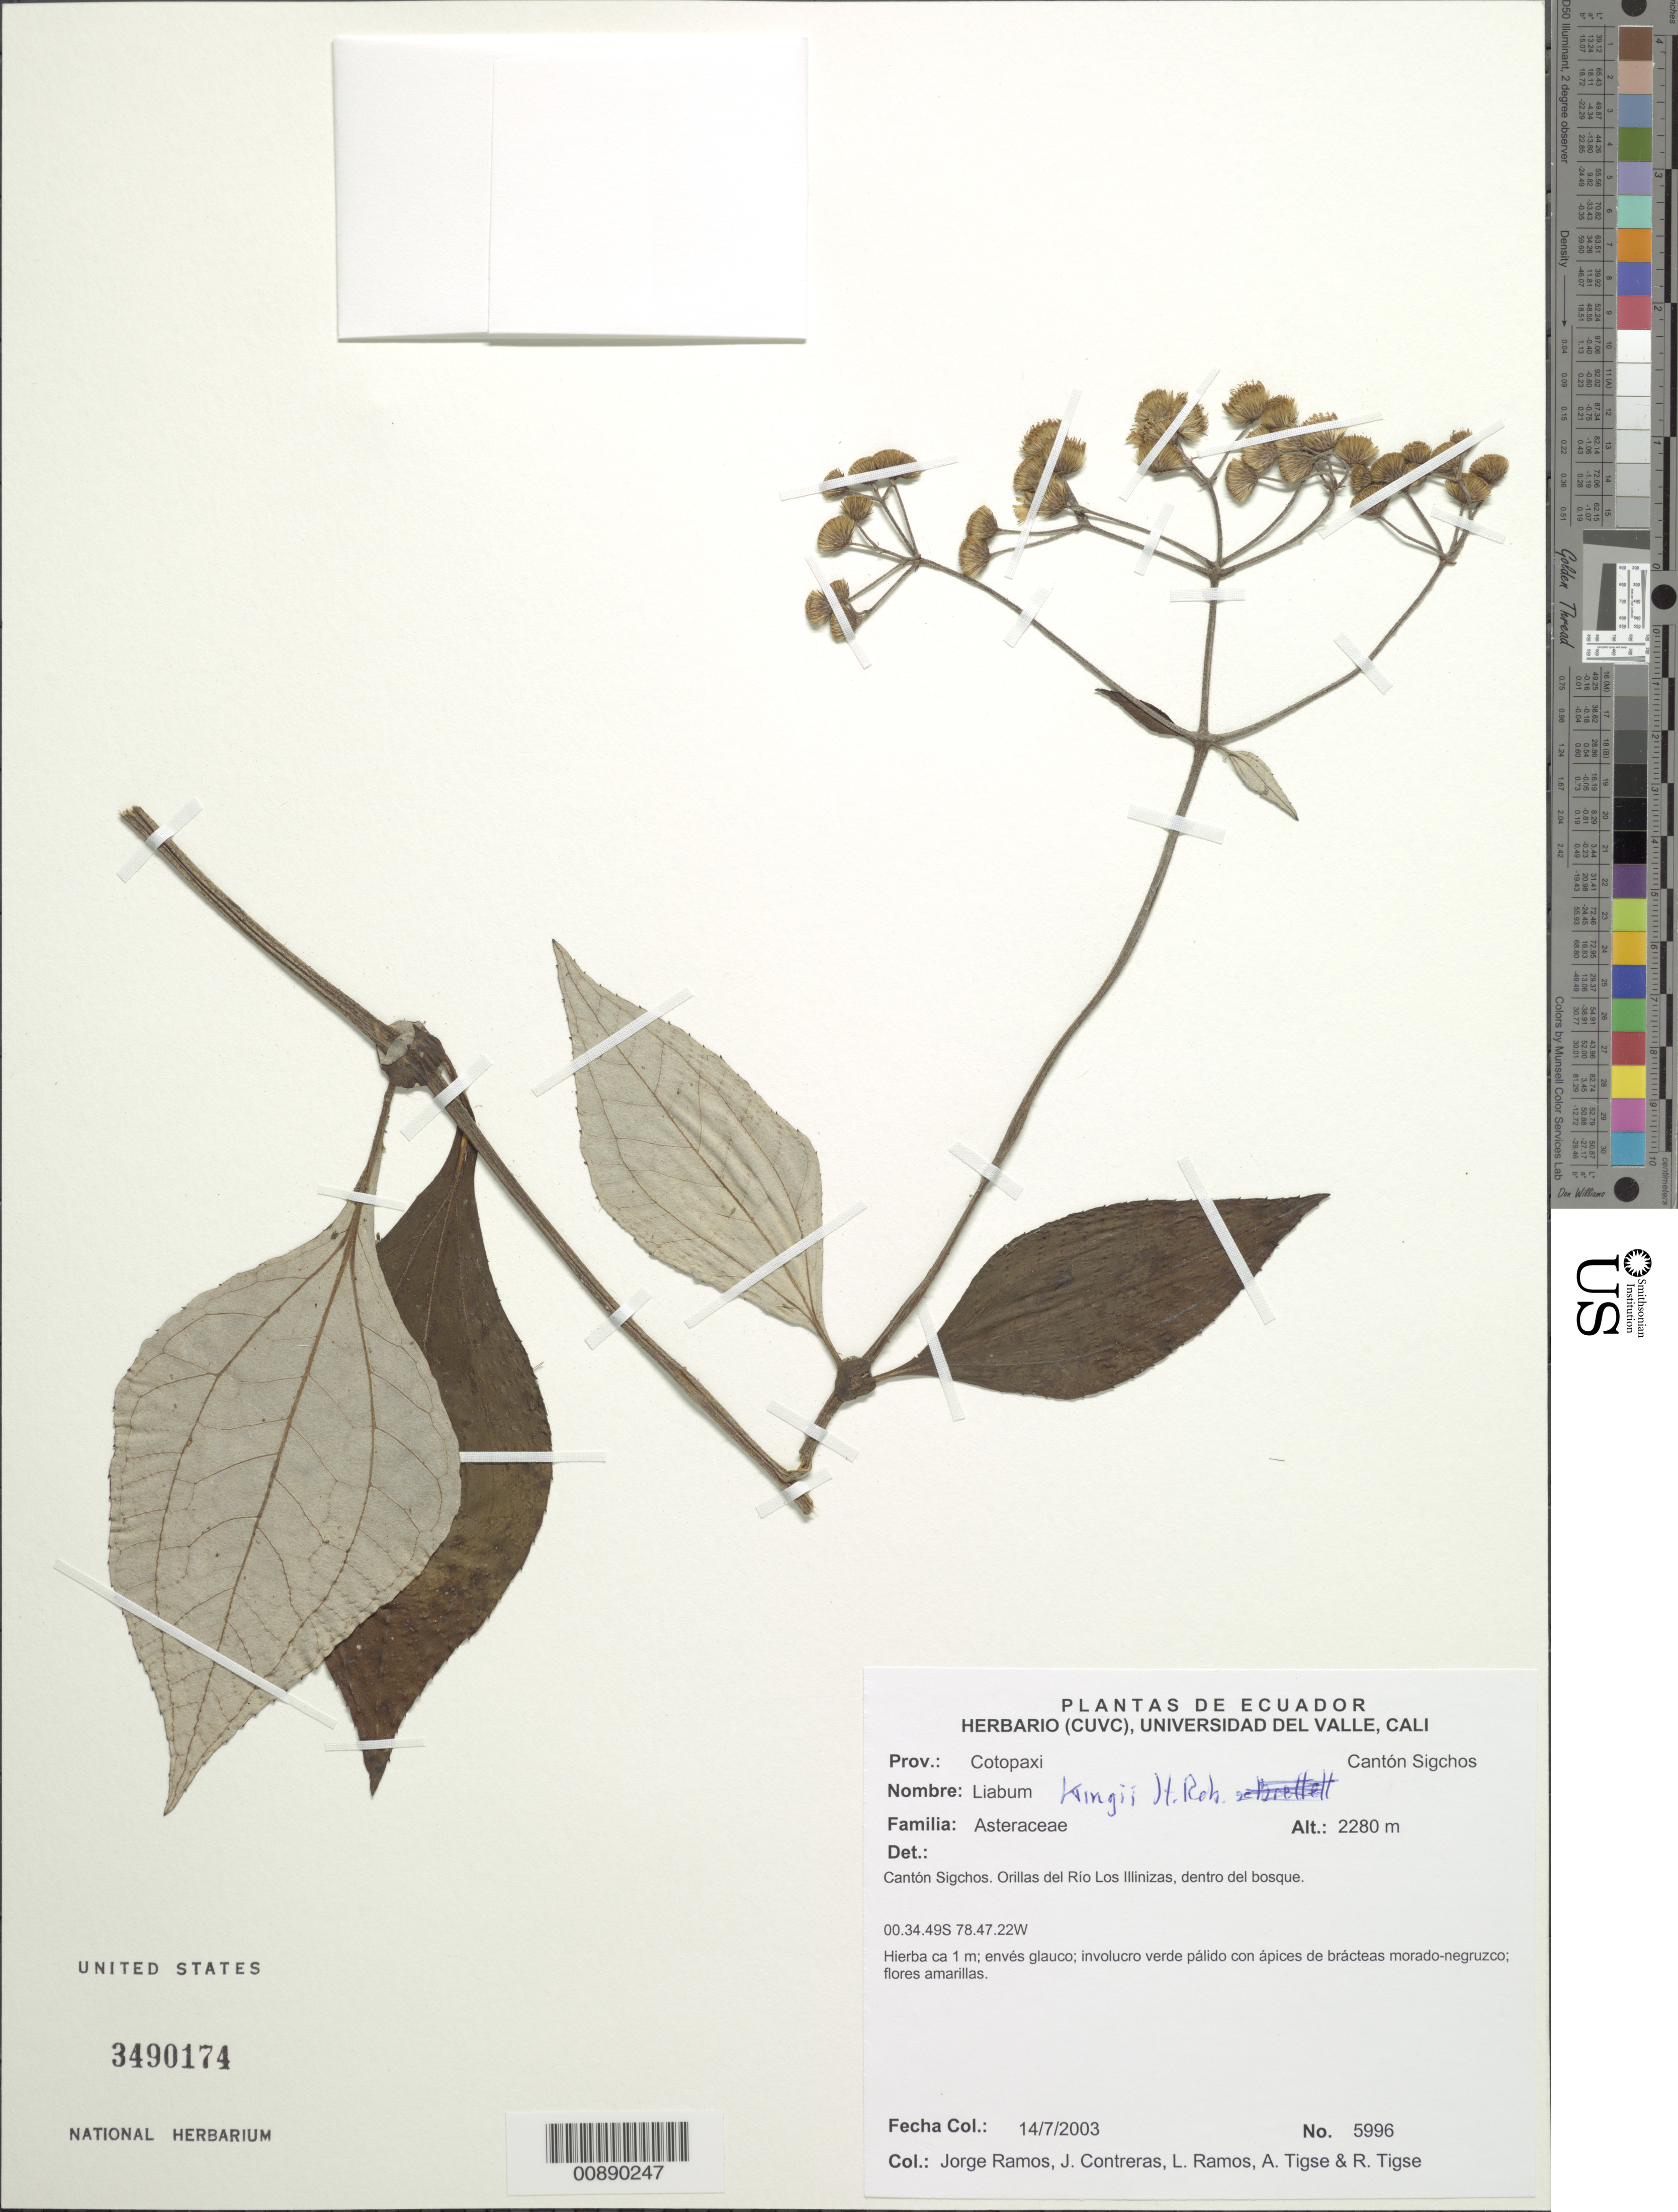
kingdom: Plantae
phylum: Tracheophyta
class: Magnoliopsida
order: Asterales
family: Asteraceae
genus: Liabum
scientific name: Liabum kingii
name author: H. Rob.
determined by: Robinson, Harold E., (US)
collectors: J. Ramos, J. Contreras, L. Ramos, A. Tigse & R. Tigse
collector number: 5996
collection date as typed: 14 July 2003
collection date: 2003-07-14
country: Ecuador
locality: Prov. Cotopaxi, Mun. Cantón Sigchos, orillas del Río Los Llinizas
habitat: Dentro del bosque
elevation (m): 2280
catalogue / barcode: US 3490174